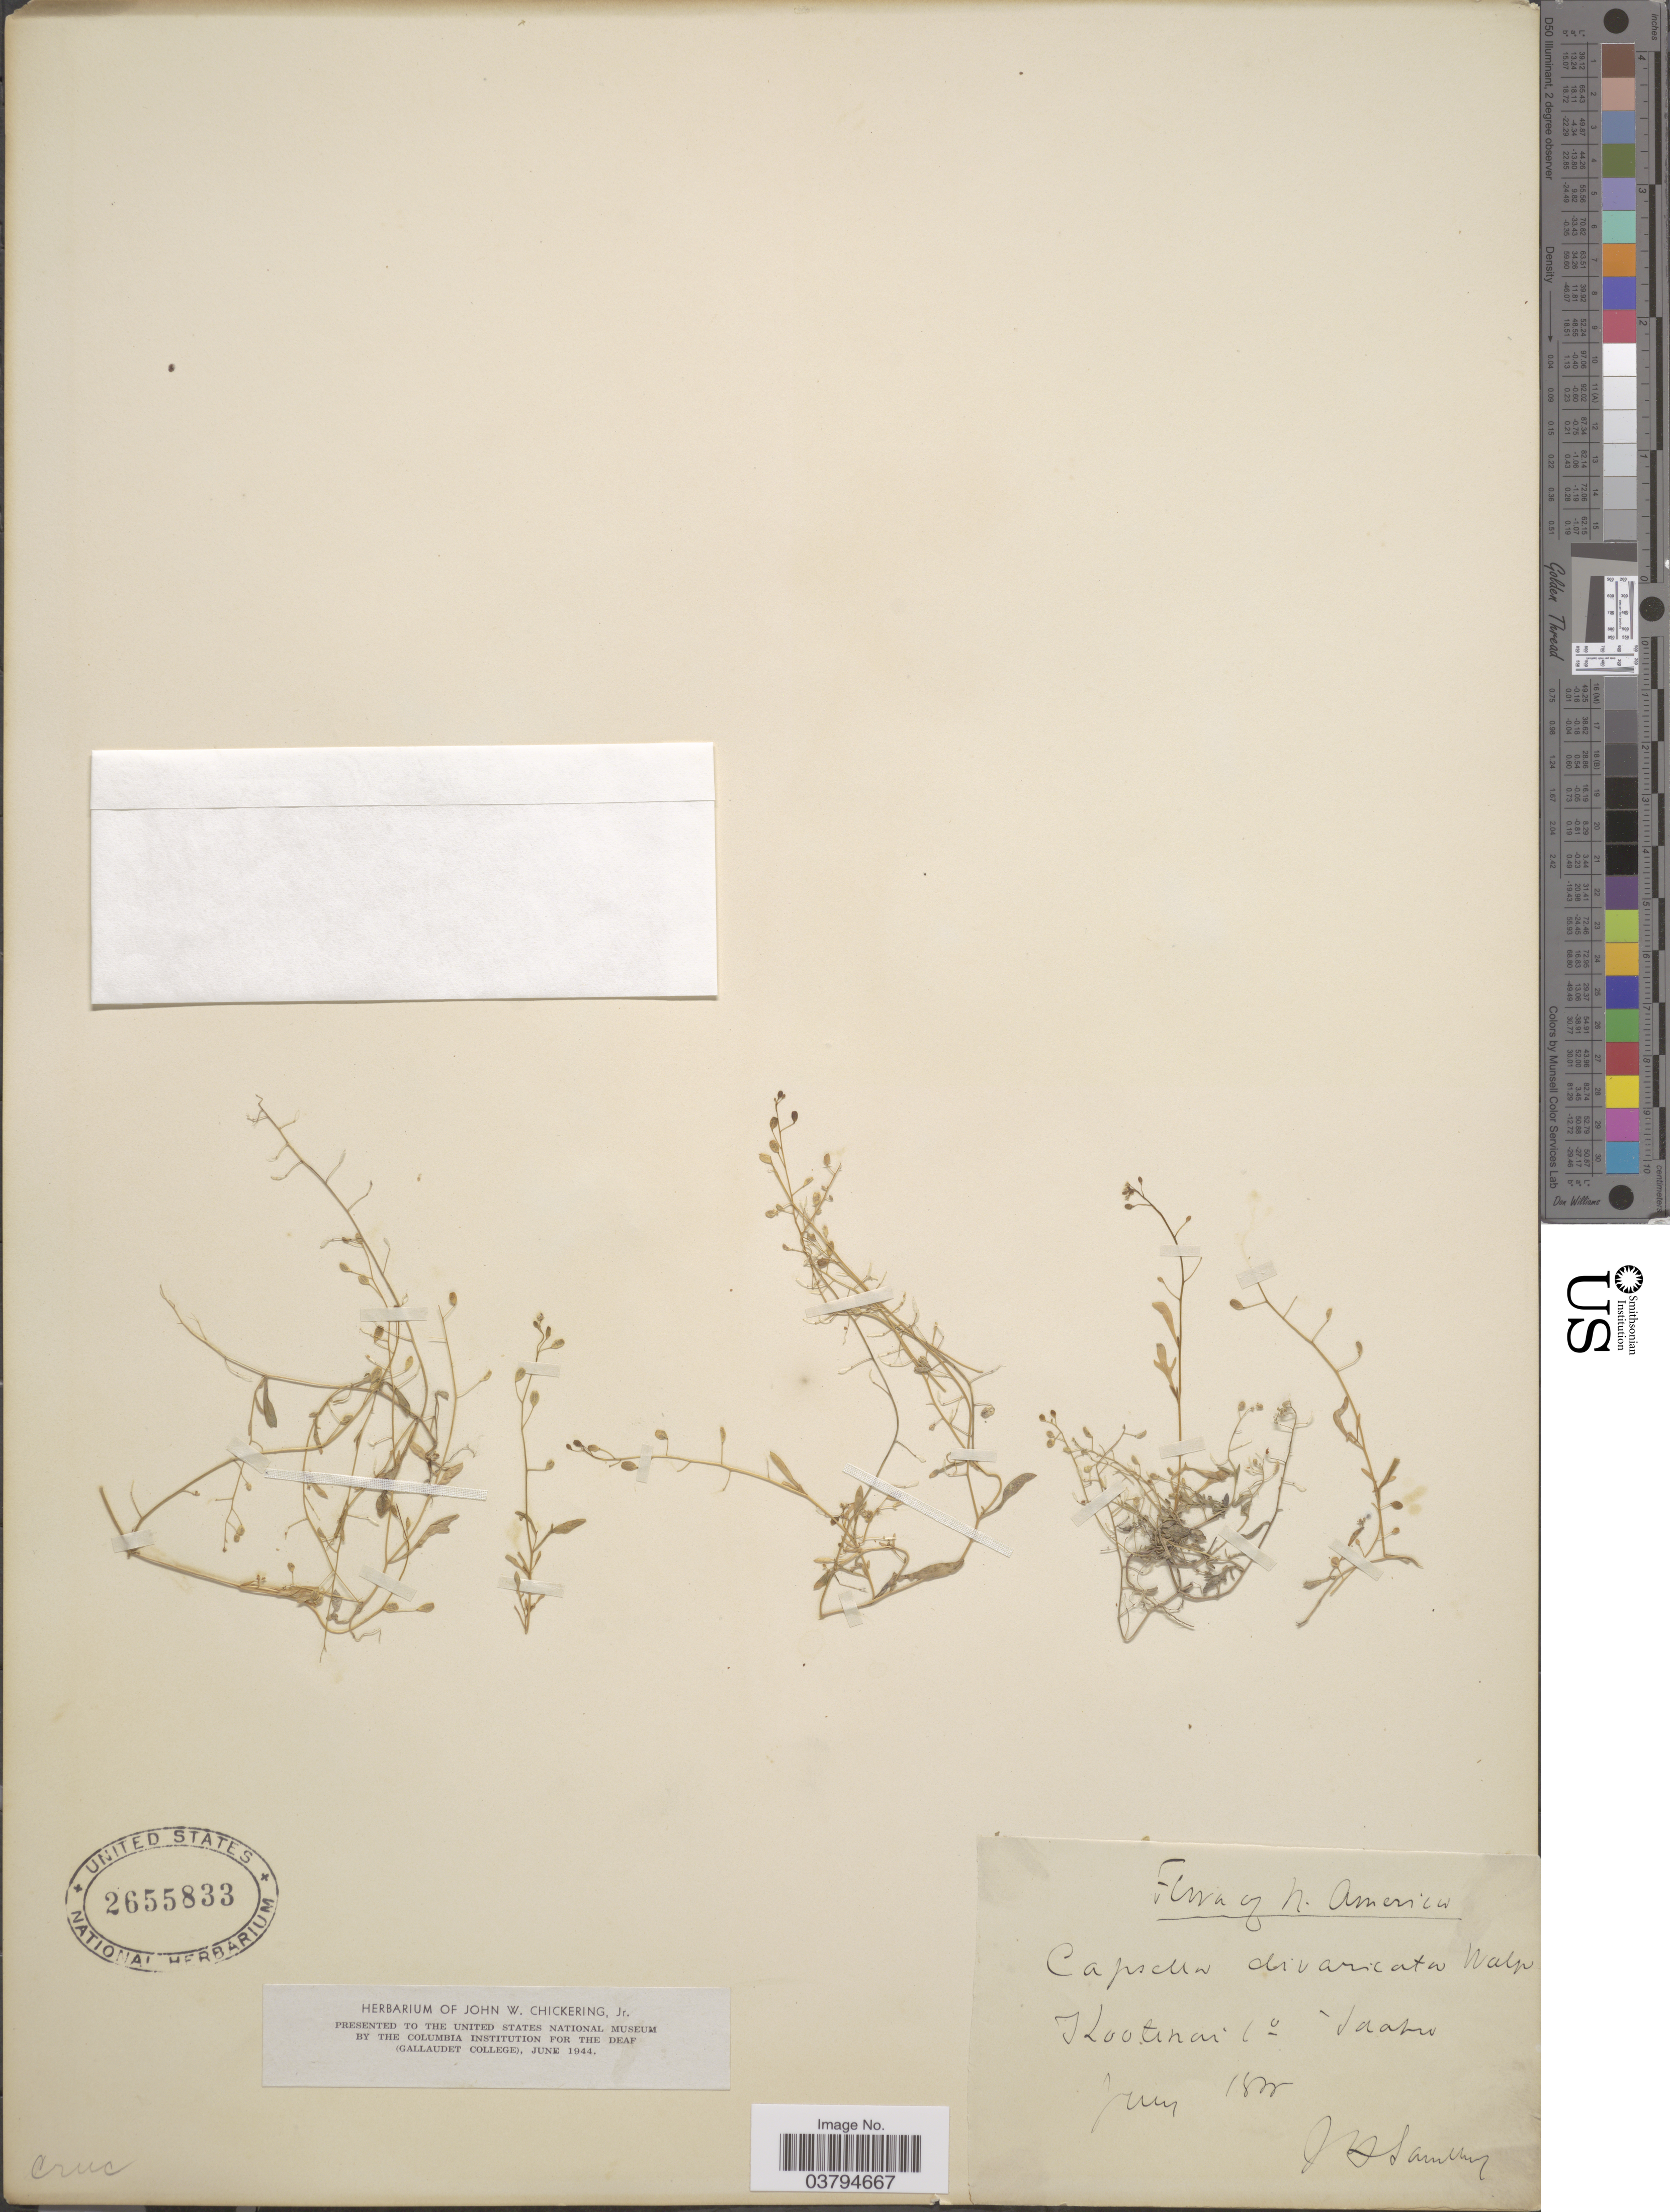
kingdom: Plantae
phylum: Tracheophyta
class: Magnoliopsida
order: Brassicales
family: Brassicaceae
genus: Hornungia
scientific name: Hornungia procumbens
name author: (L.) Hayek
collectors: J. H. Sandberg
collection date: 1800-06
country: United States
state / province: Idaho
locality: Kootenai Co.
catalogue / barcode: US 2655833